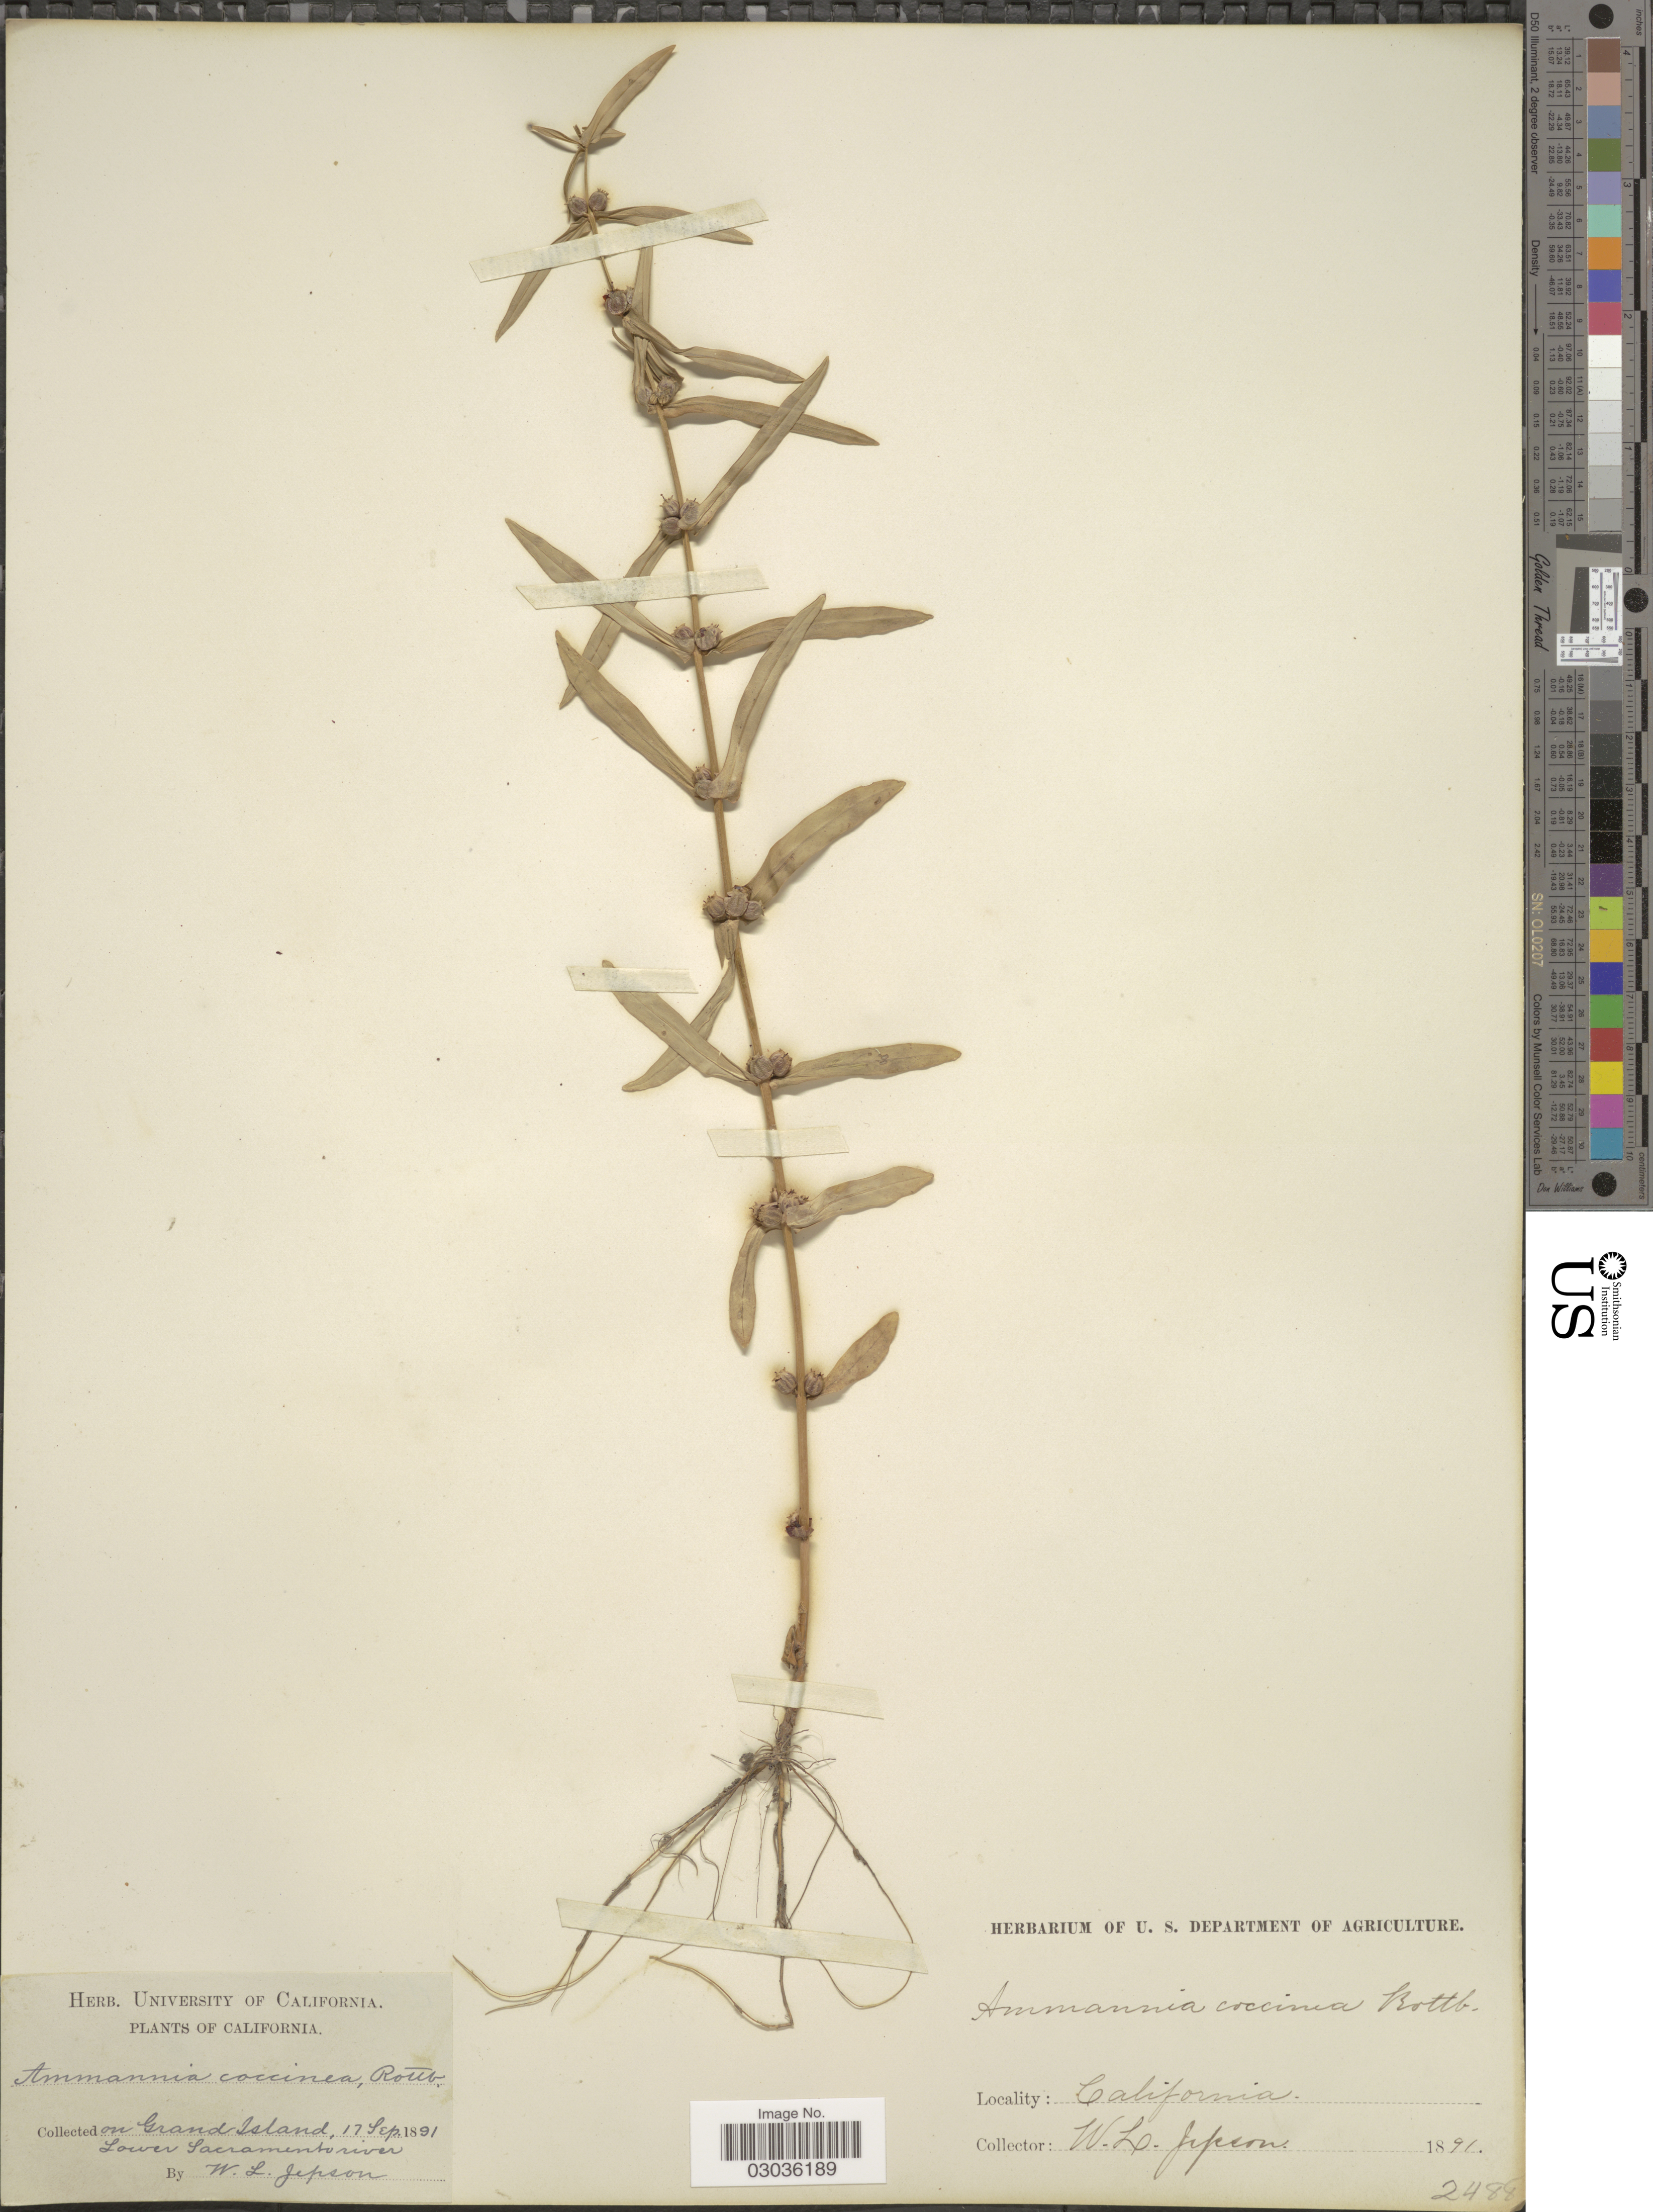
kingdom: Plantae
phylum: Tracheophyta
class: Magnoliopsida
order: Myrtales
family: Lythraceae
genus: Ammannia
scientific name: Ammannia coccinea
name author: Rottb.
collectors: W. L. Jepson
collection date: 1891-09-17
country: United States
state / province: California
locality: On Grand Island, Lower Sacramento river.